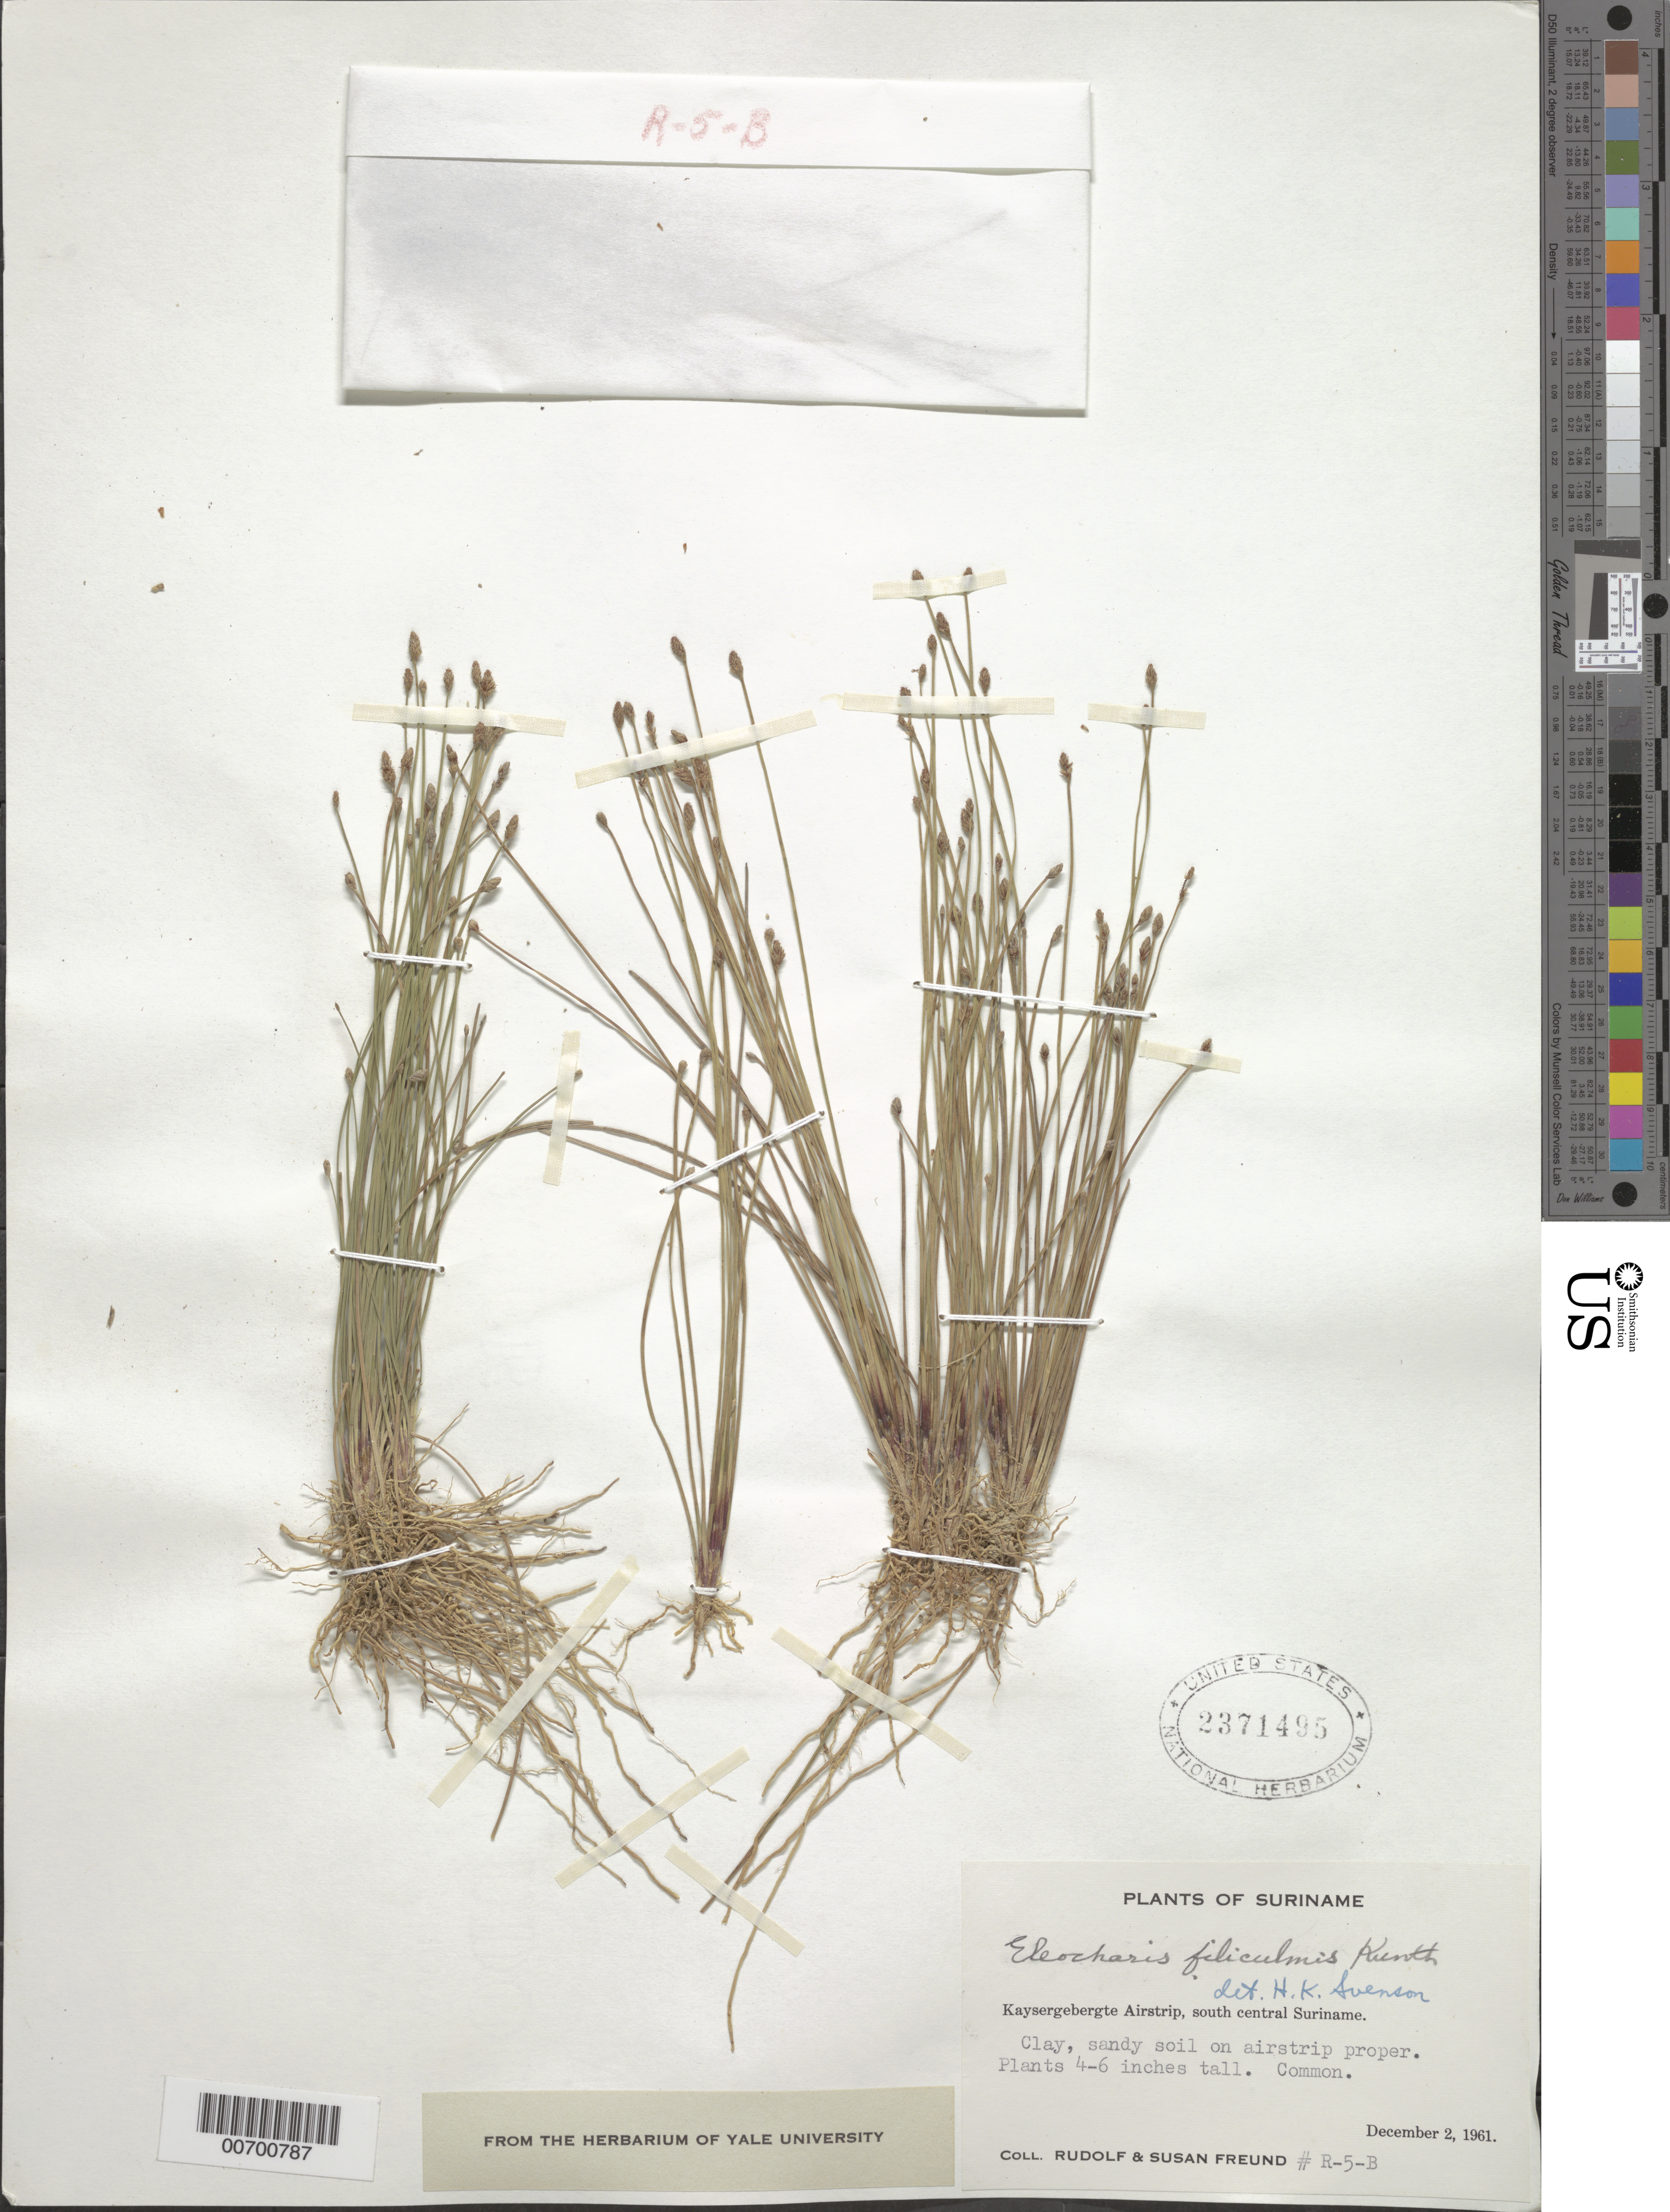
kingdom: Plantae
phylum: Tracheophyta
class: Liliopsida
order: Poales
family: Cyperaceae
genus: Eleocharis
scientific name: Eleocharis filiculmis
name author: Kunth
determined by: Svenson, Henry K.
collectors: R. Freund & S. Freund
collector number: R 5 B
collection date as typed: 2-Dec-61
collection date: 1961-12-02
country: Suriname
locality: Kaysergebergte Airstrip, south central Suriname, 45 km above confl. with Lucie R.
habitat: Clay sandy soil on airstrip proper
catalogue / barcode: US 2371495